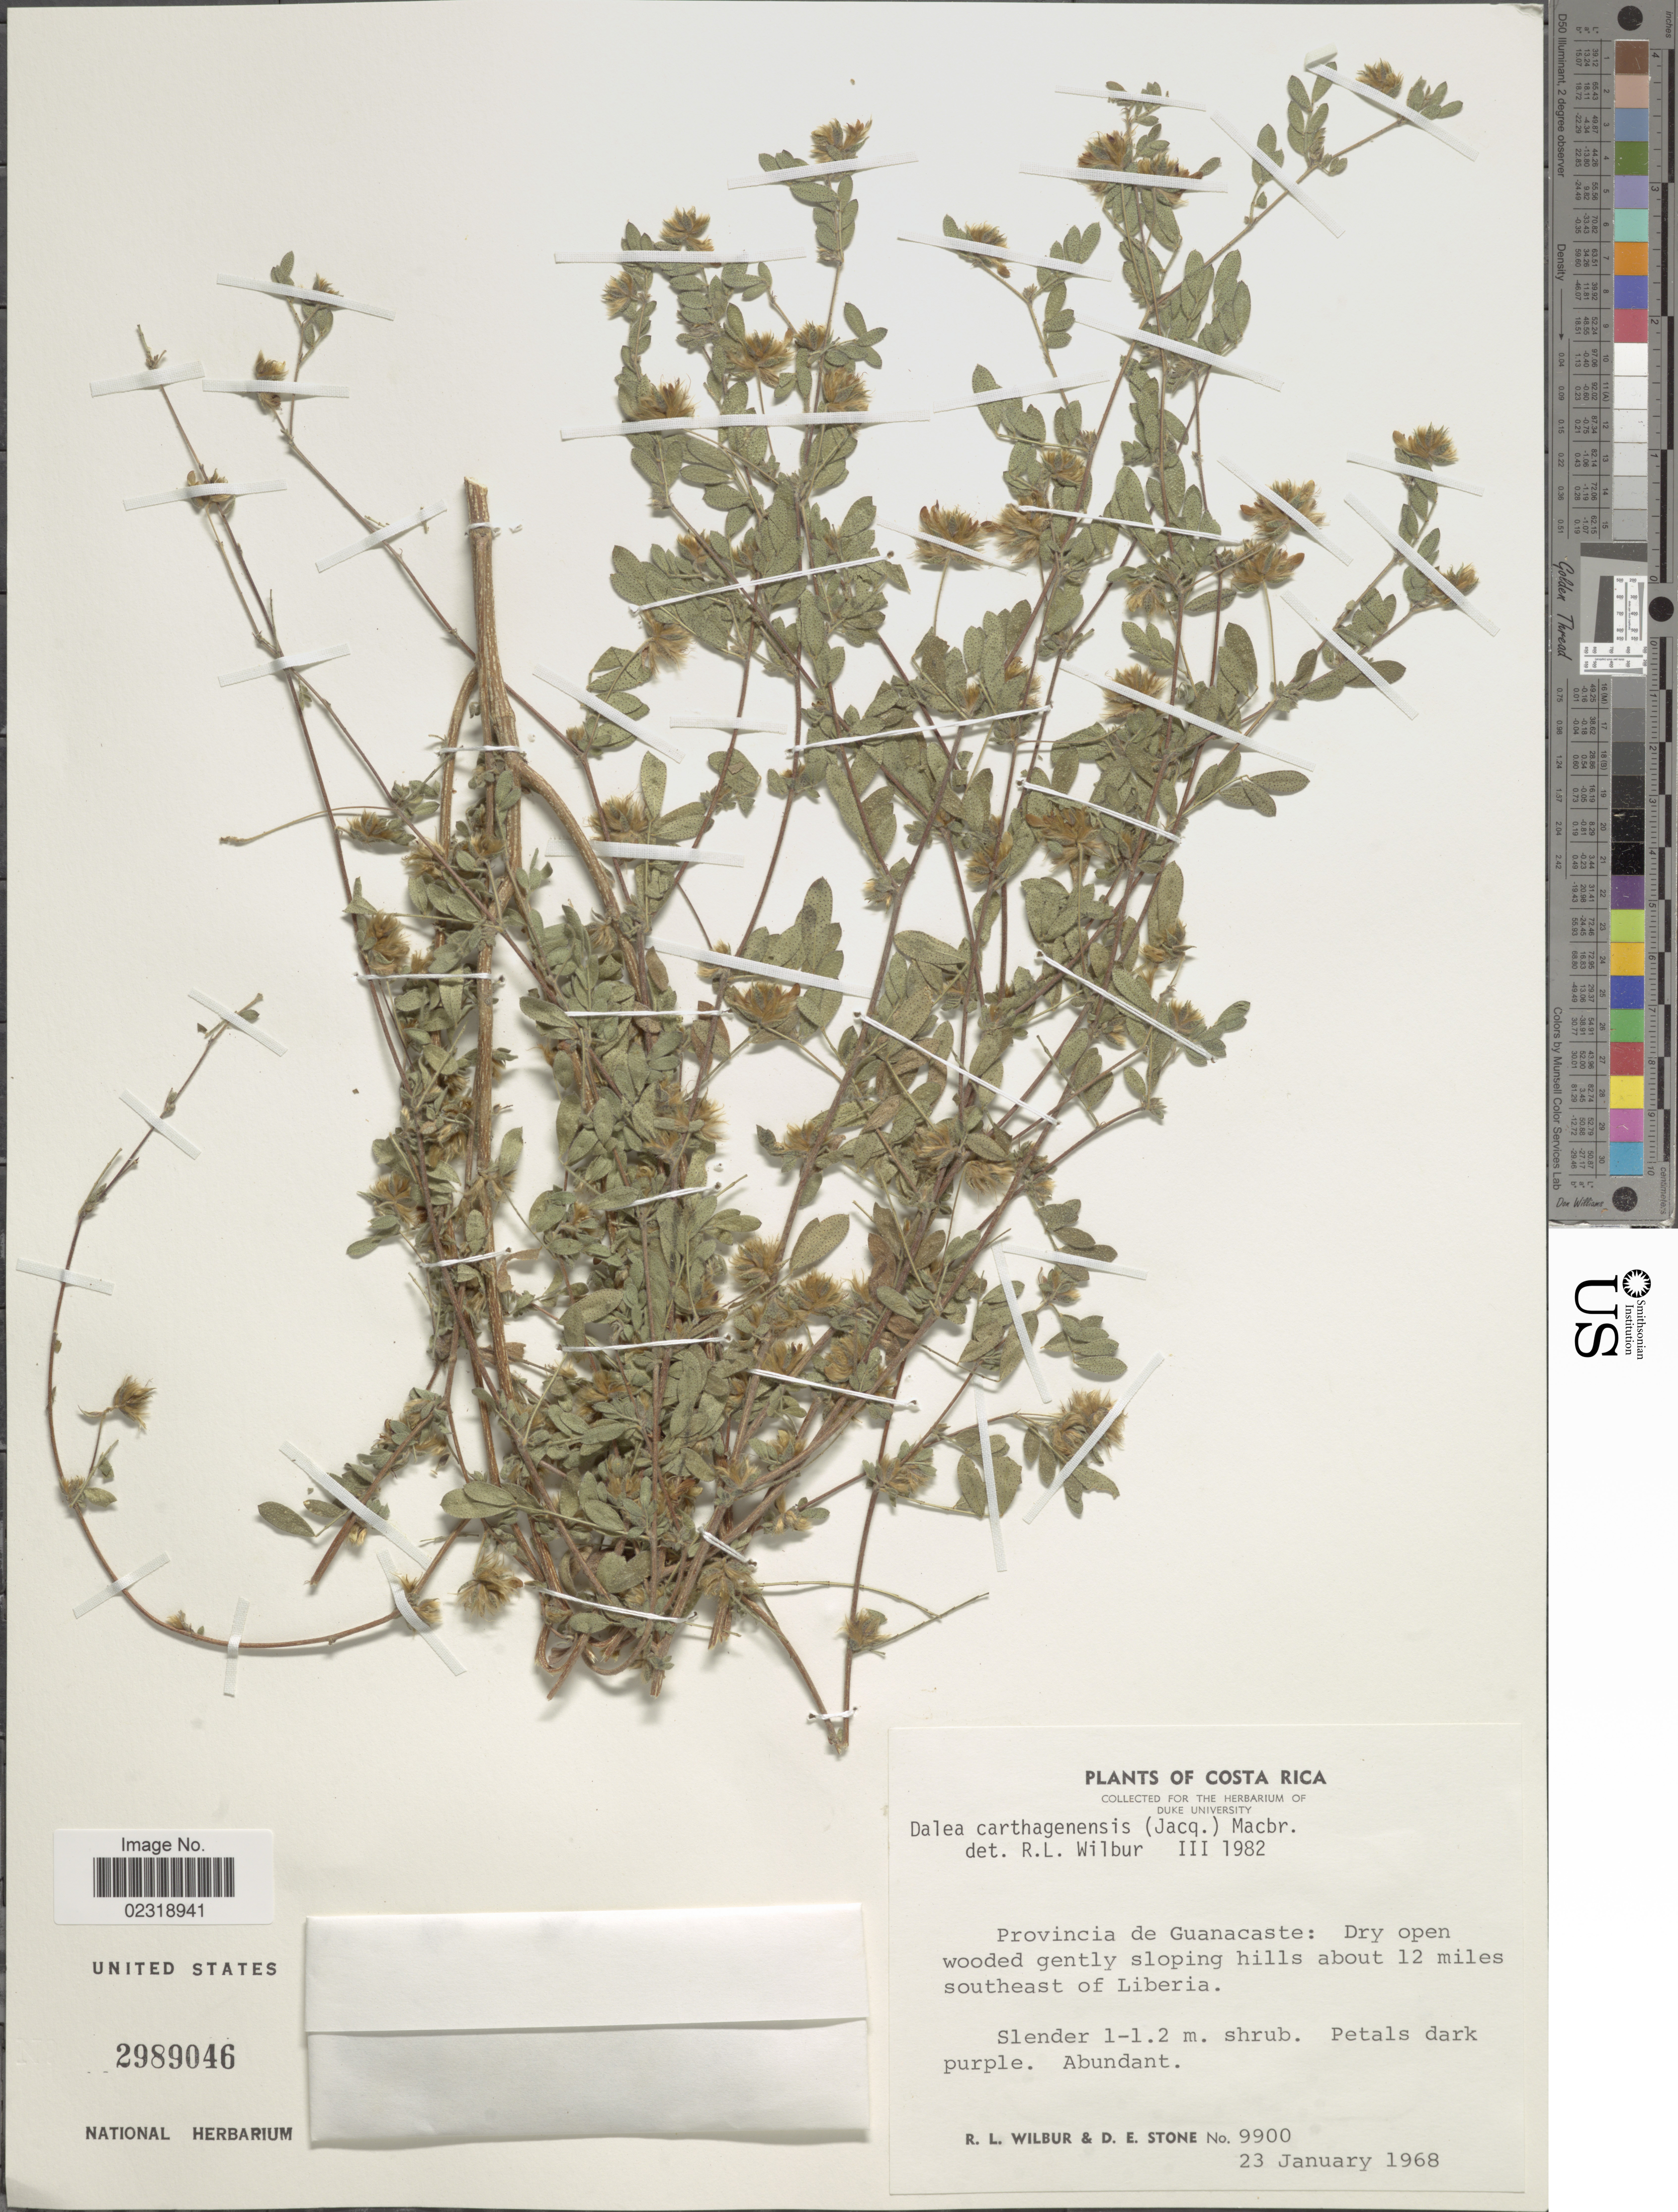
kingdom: Plantae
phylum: Tracheophyta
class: Magnoliopsida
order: Fabales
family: Fabaceae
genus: Dalea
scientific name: Dalea carthagenensis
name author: (Jacq.) J.F. Macbr.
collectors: R. L. Wilbur & D. E. Stone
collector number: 9900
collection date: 1968-01-23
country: Costa Rica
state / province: Guanacaste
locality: Dry open wooded gently sloping hills about 12 miles southeast of Liberia.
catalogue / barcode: US 2989046